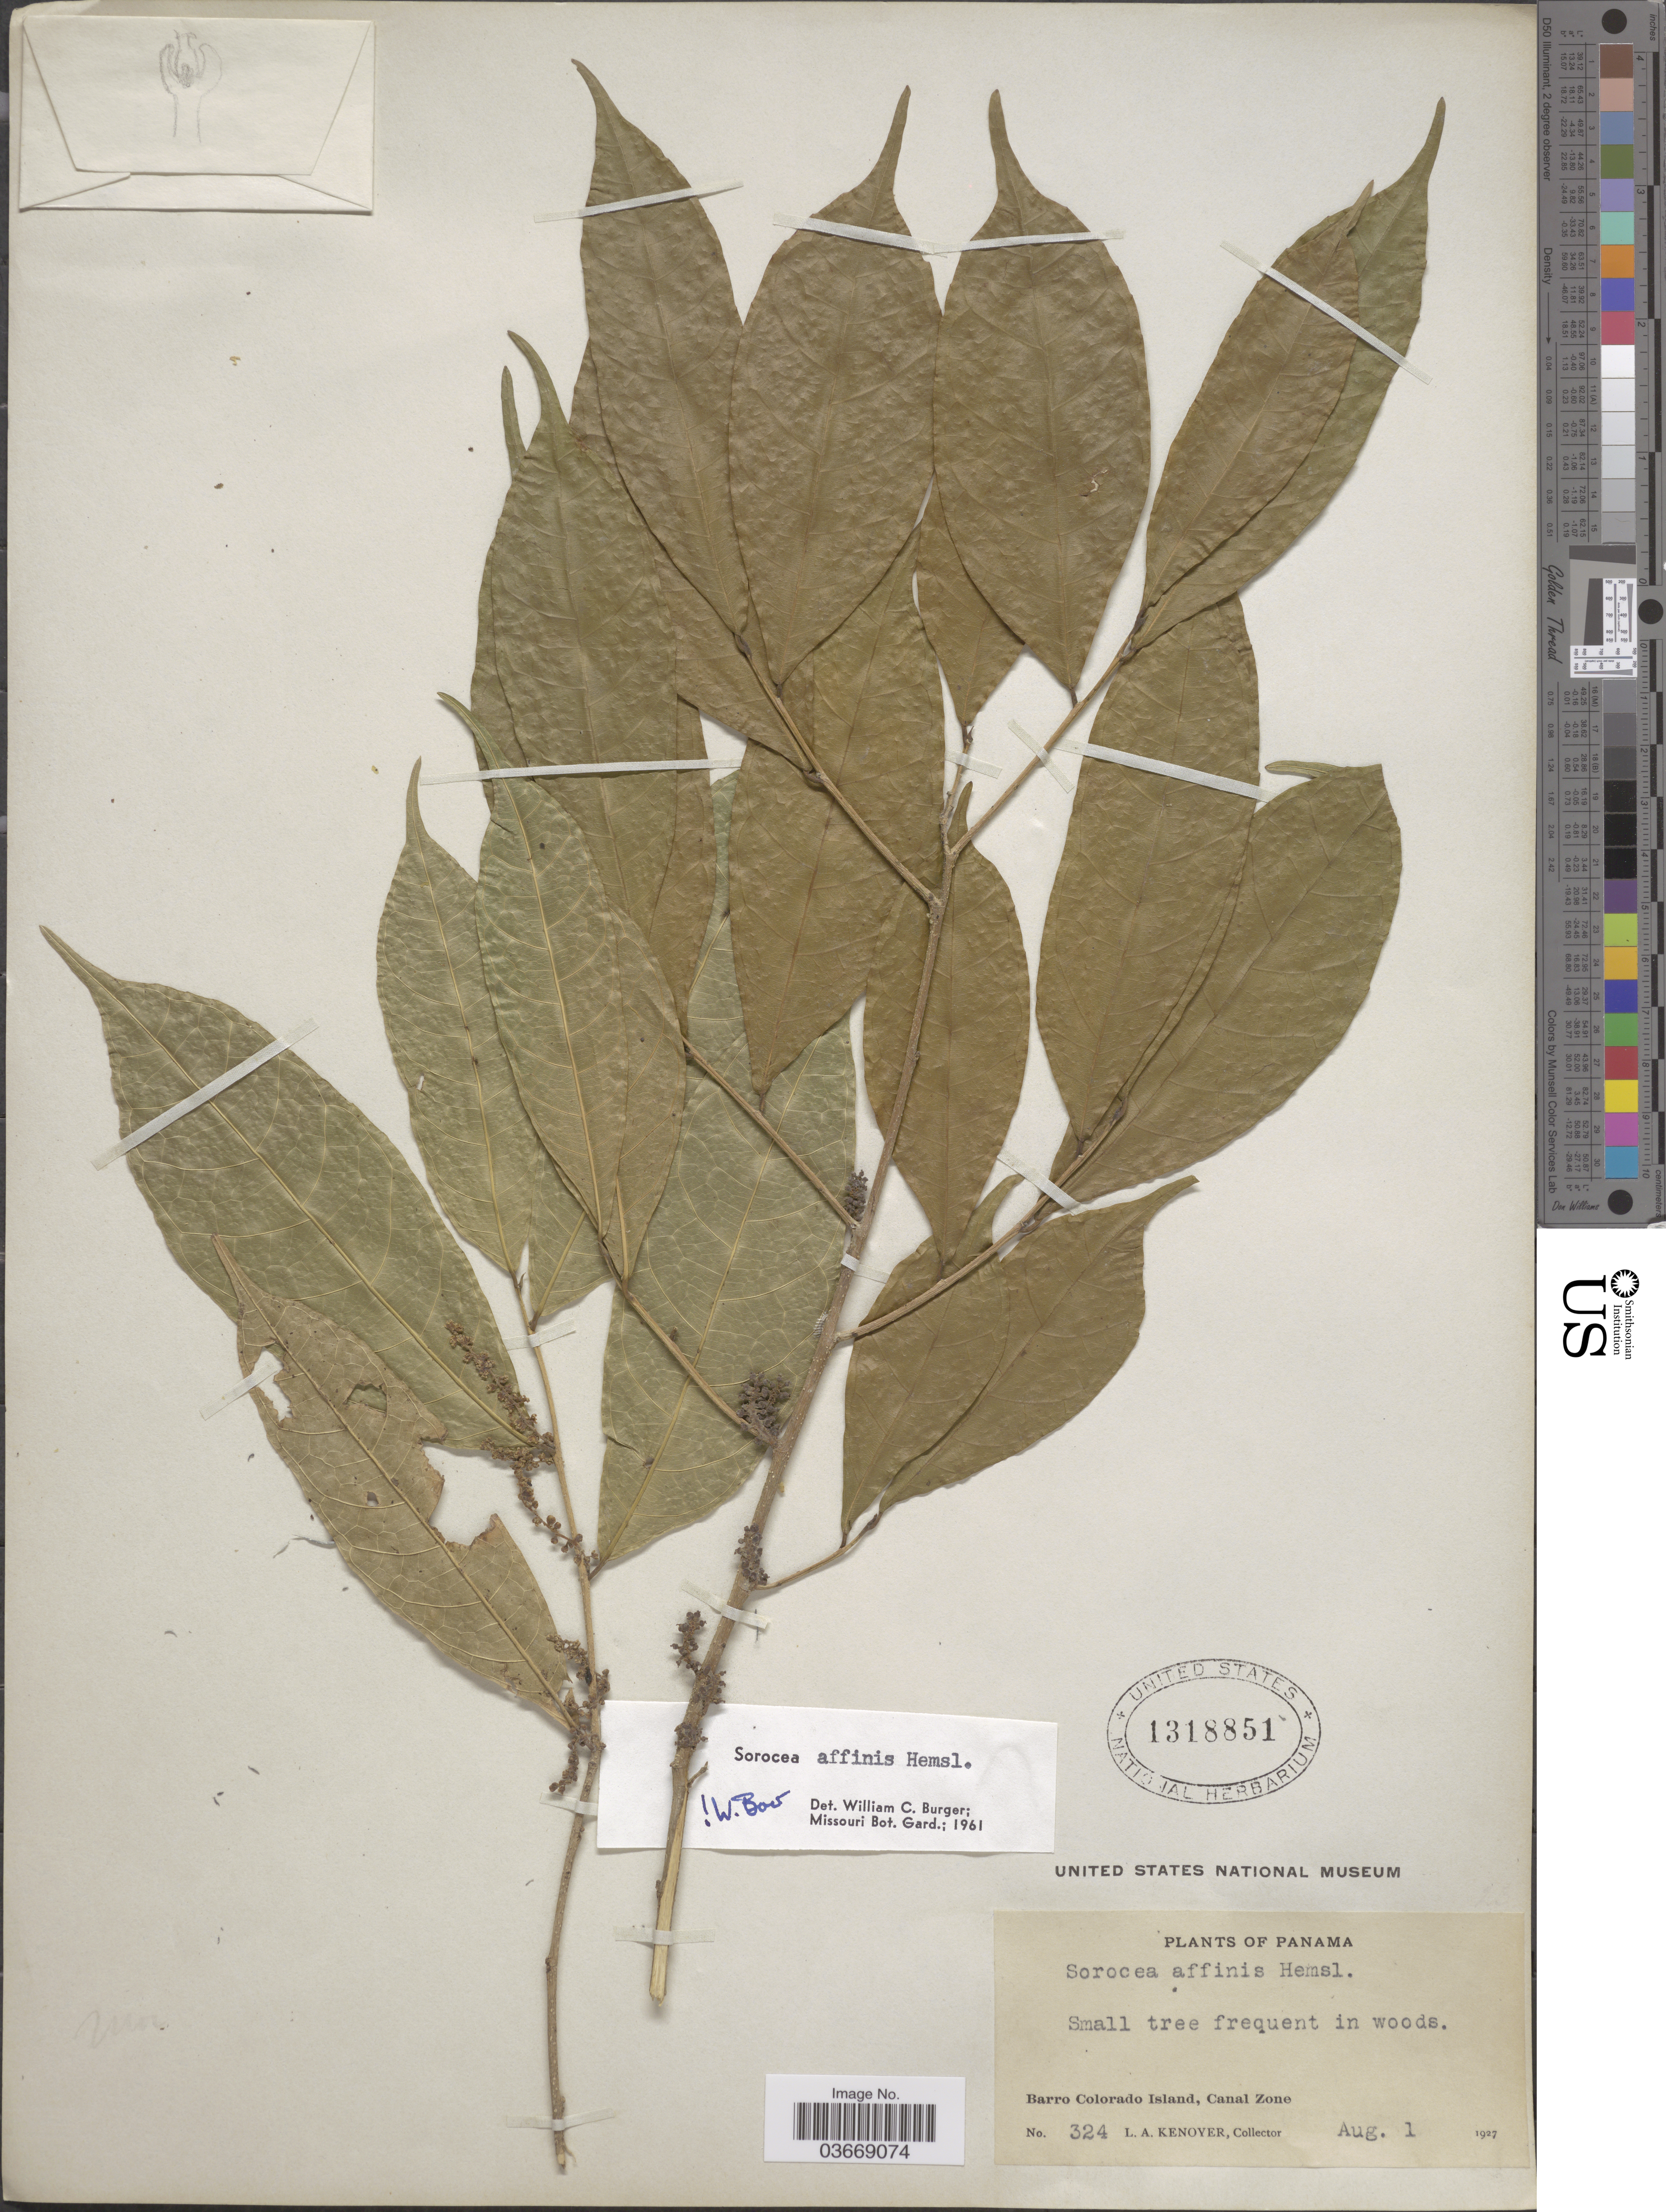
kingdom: Plantae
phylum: Tracheophyta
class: Magnoliopsida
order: Rosales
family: Moraceae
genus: Sorocea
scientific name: Sorocea affinis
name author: Hemsl.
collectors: L. Kenover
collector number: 324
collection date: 1927-08-01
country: Panama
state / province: Panamá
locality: Barro Colorado Island, Canal Zone.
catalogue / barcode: US 1318851